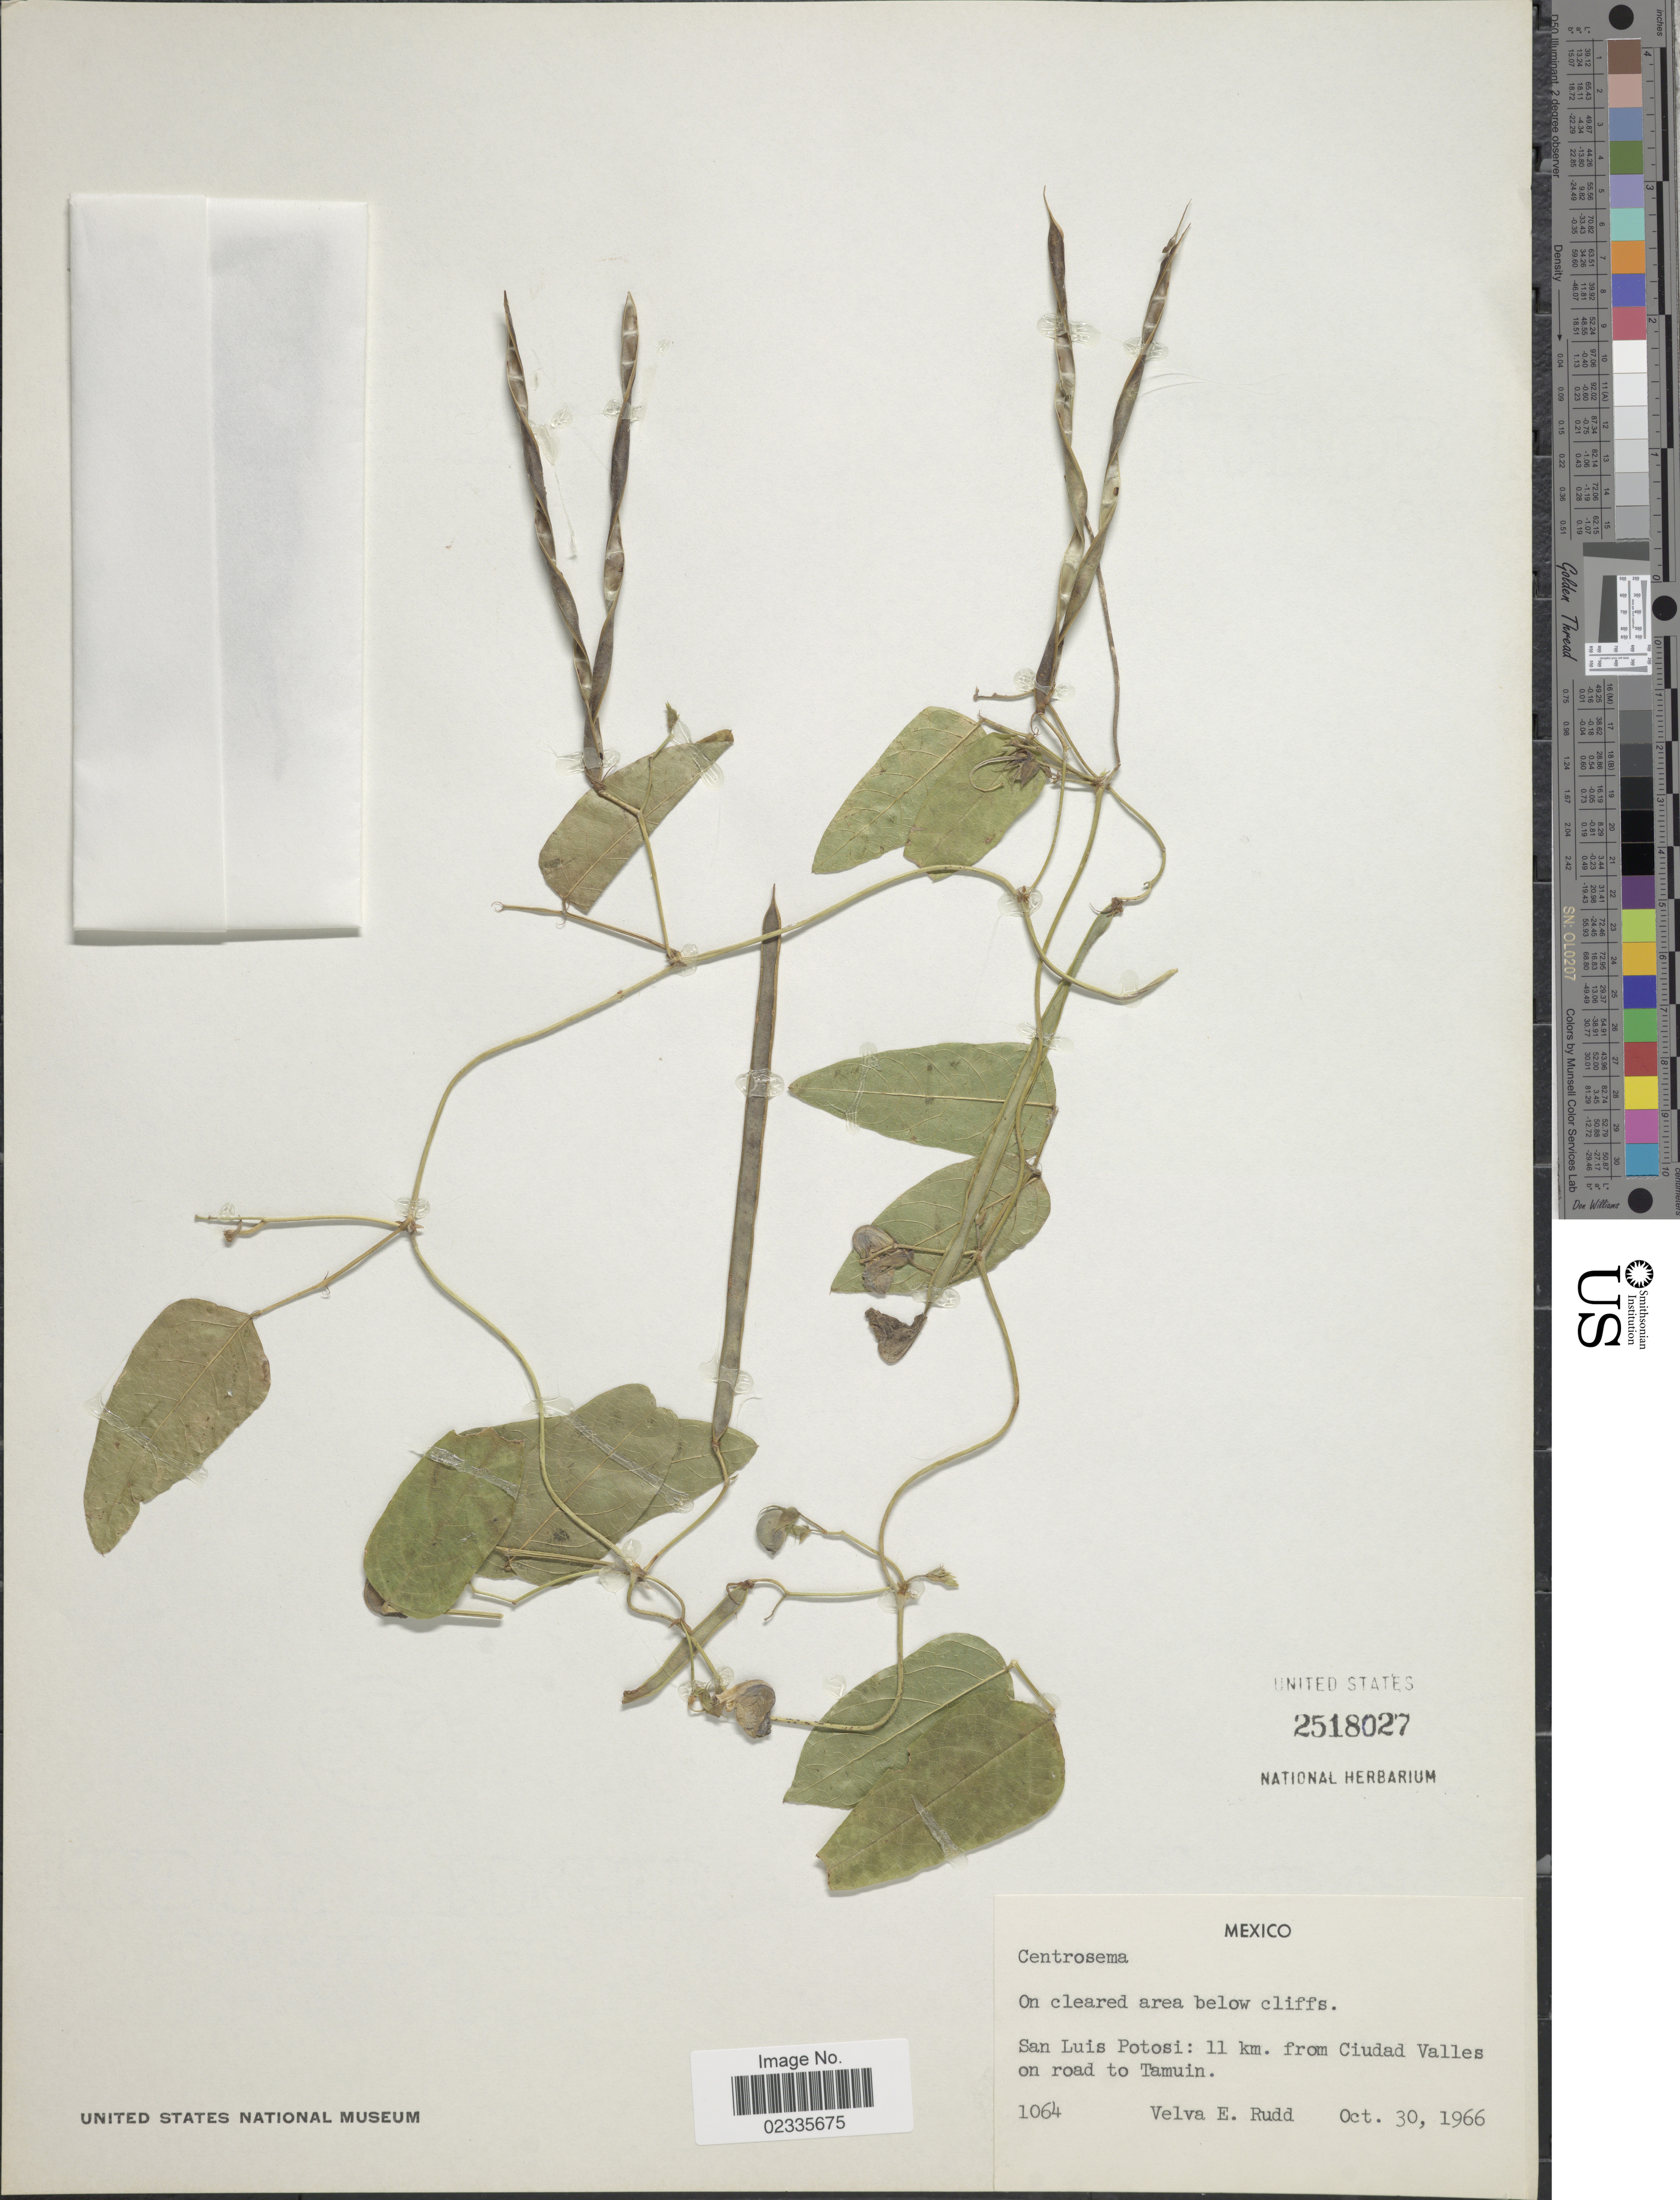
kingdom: Plantae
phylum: Tracheophyta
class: Magnoliopsida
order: Fabales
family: Fabaceae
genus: Centrosema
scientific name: Centrosema sp.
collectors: V. E. Rudd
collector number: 1064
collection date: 1966-10-30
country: Mexico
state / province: San Luis Potosí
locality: San Luis Potosi: 11 km. from Ciudad Valles on road to Tamuin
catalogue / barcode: US 2518027